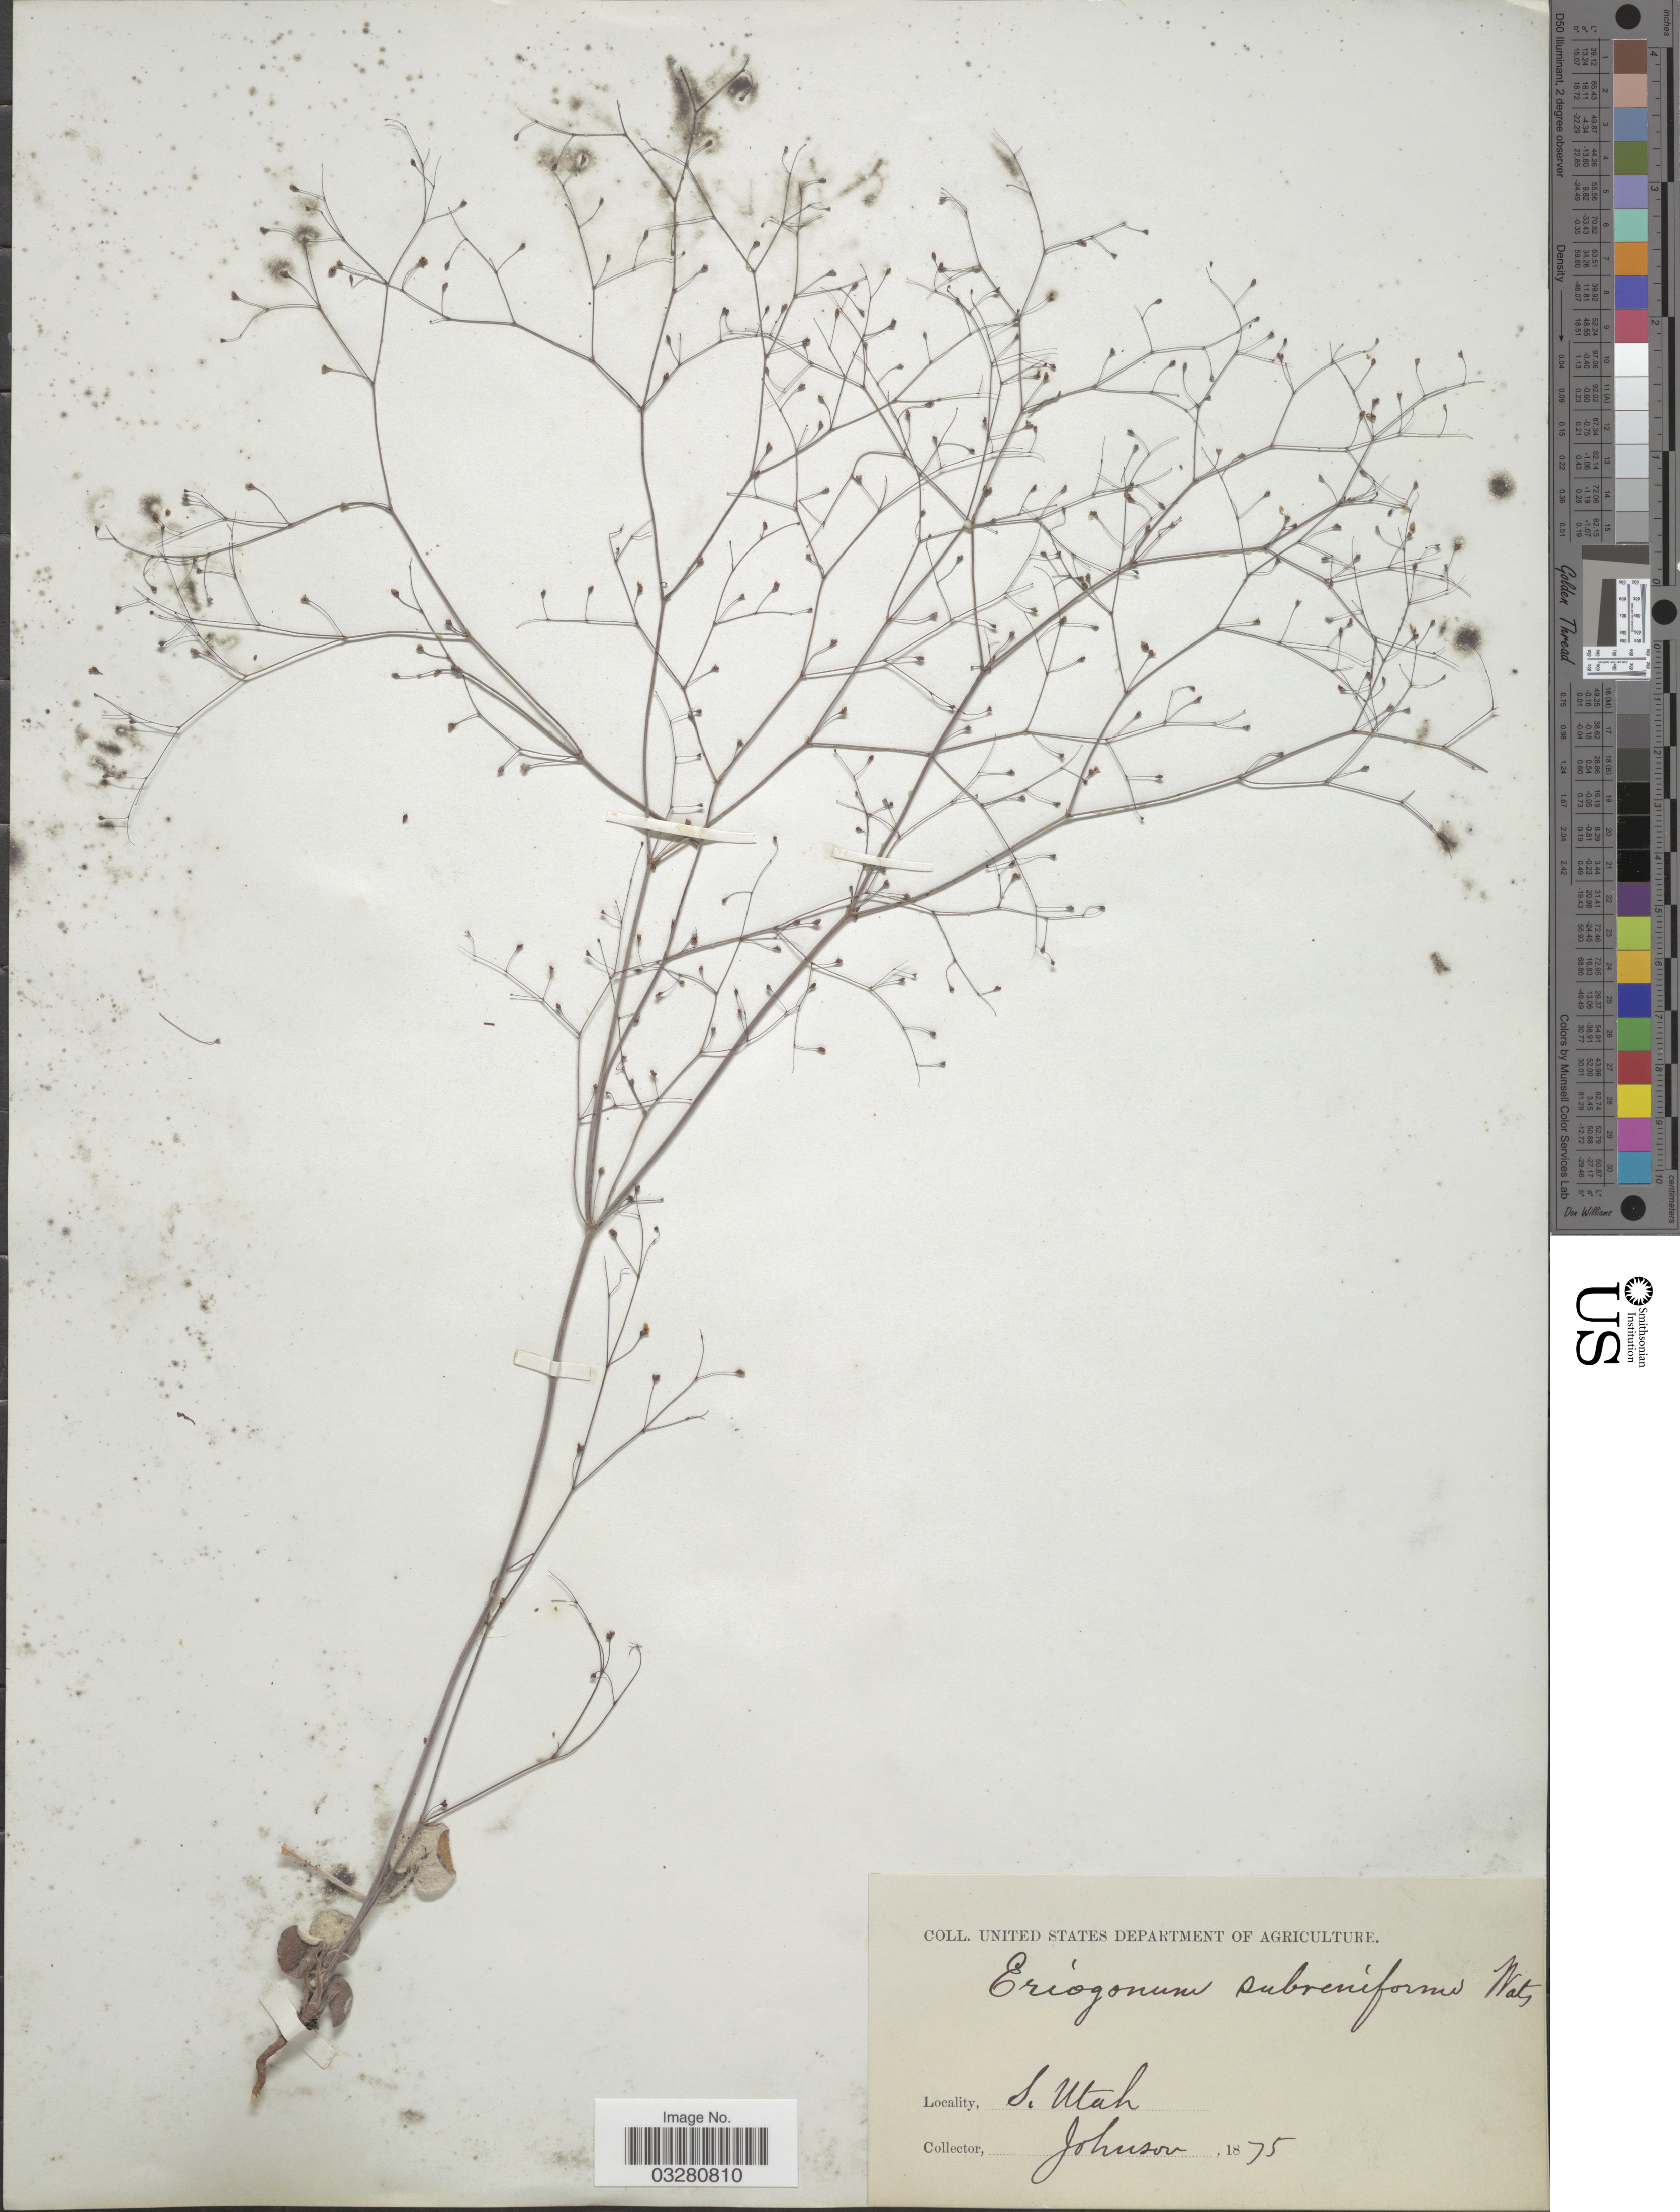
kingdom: Plantae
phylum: Tracheophyta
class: Magnoliopsida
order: Caryophyllales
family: Polygonaceae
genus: Eriogonum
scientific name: Eriogonum subreniforme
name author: S. Watson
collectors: -- Johnson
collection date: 1875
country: United States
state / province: Utah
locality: S. Utah.